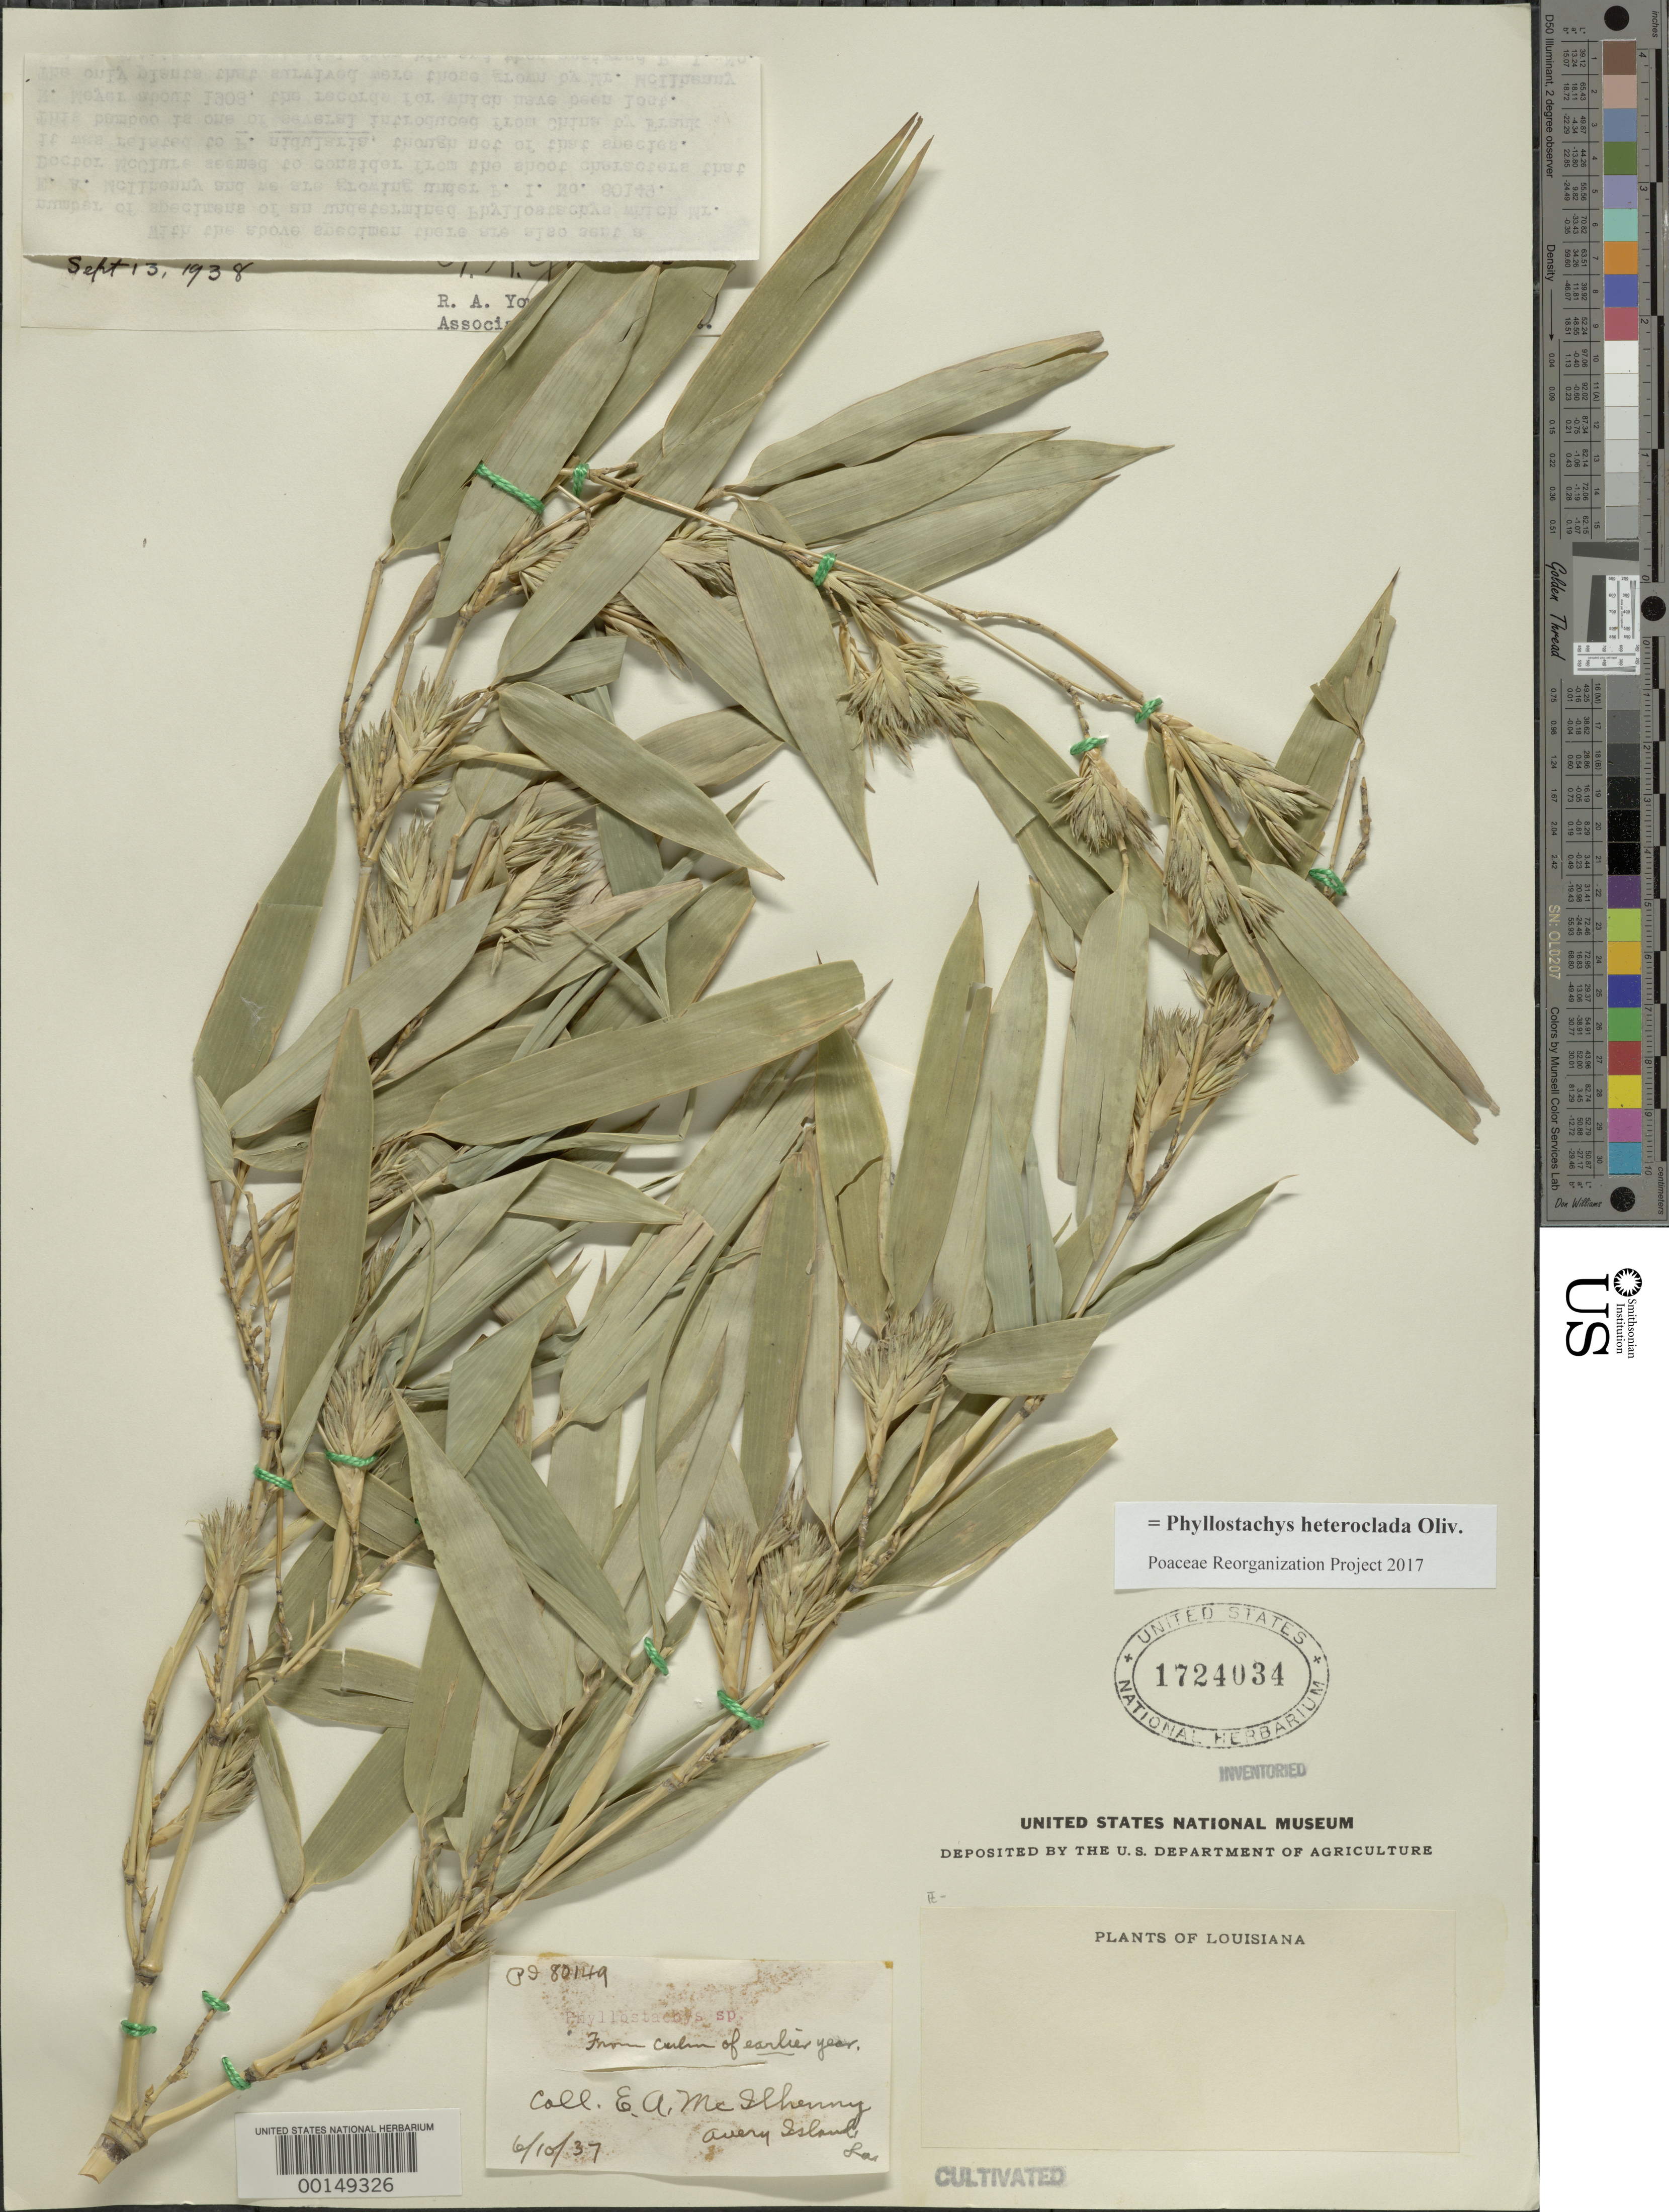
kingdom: Plantae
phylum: Tracheophyta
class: Liliopsida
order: Poales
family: Poaceae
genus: Phyllostachys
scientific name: Phyllostachys heteroclada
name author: Oliv.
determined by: Poaceae Reorganization Project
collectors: E. McIlhenny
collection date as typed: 10 Jun 1937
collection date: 1937-06-10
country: United States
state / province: Louisiana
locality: Avery island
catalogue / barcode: US 1724034